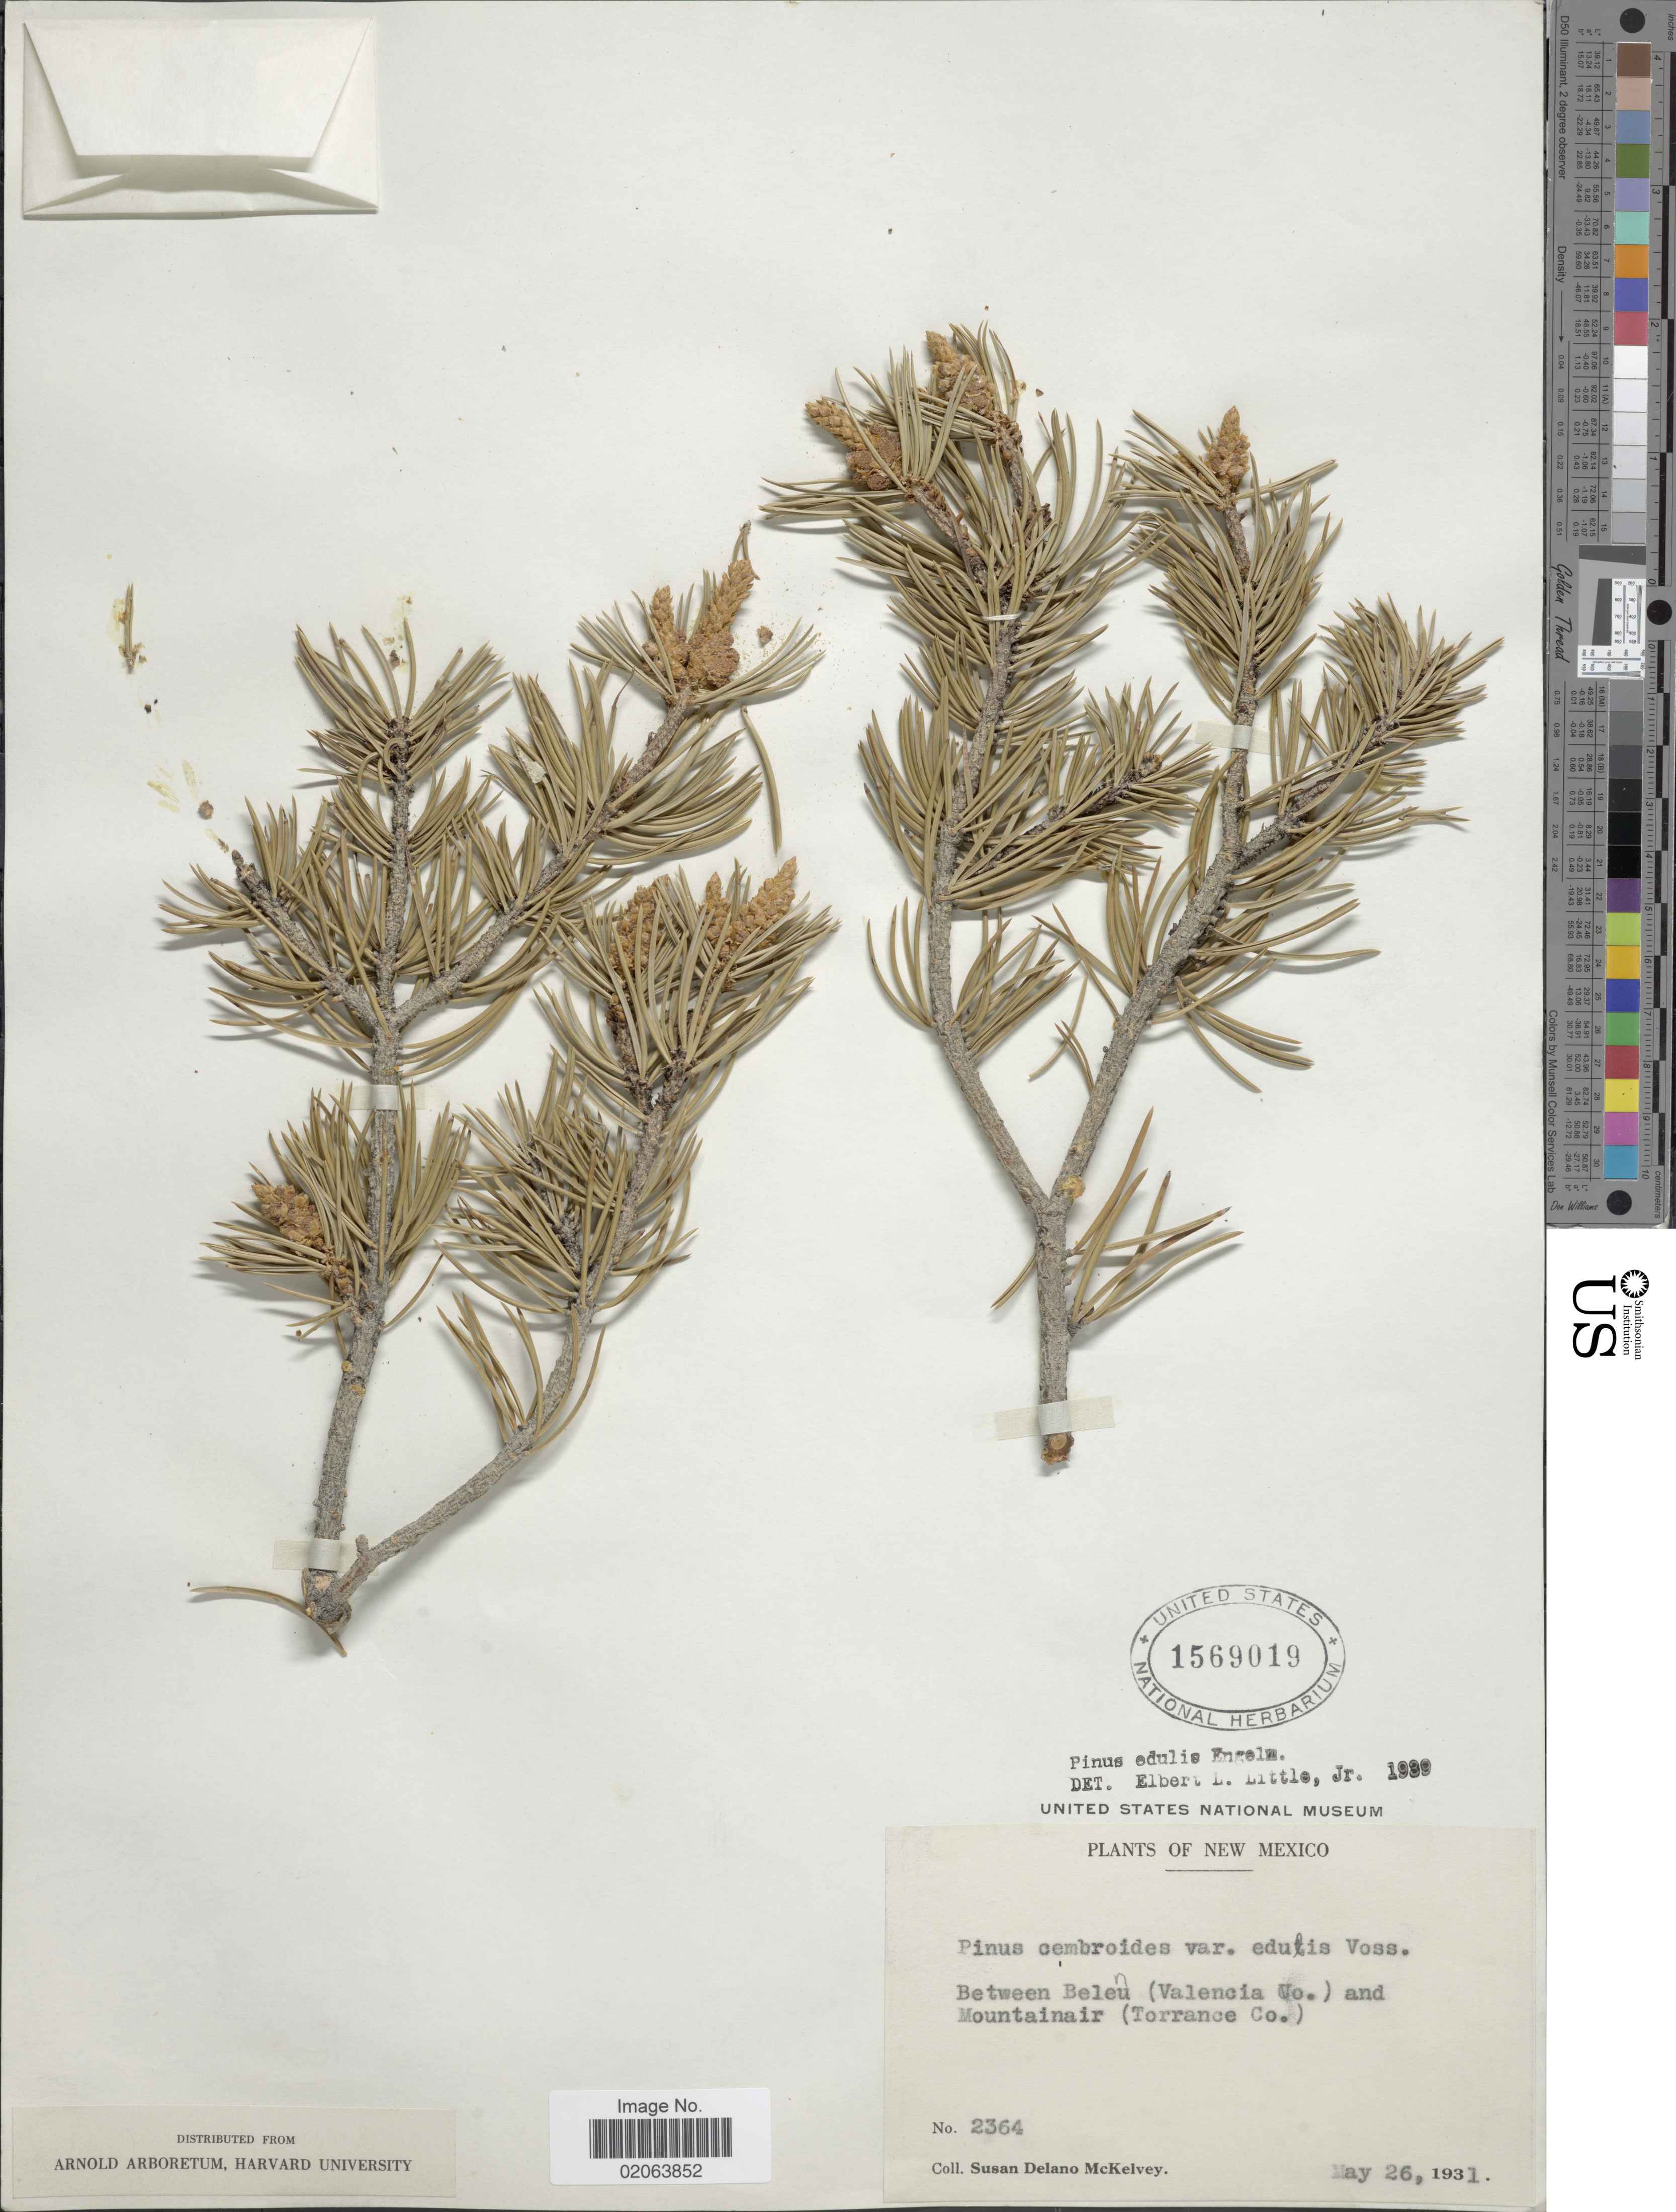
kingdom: Plantae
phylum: Tracheophyta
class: Pinopsida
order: Pinales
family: Pinaceae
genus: Pinus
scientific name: Pinus edulis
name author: Engelm.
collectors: S. A. McKelvey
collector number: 2364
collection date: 1931-05-26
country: United States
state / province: New Mexico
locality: Between Belen (Valencia Co.) and Mountainair (Torrance Co.)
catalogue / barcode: US 1569019